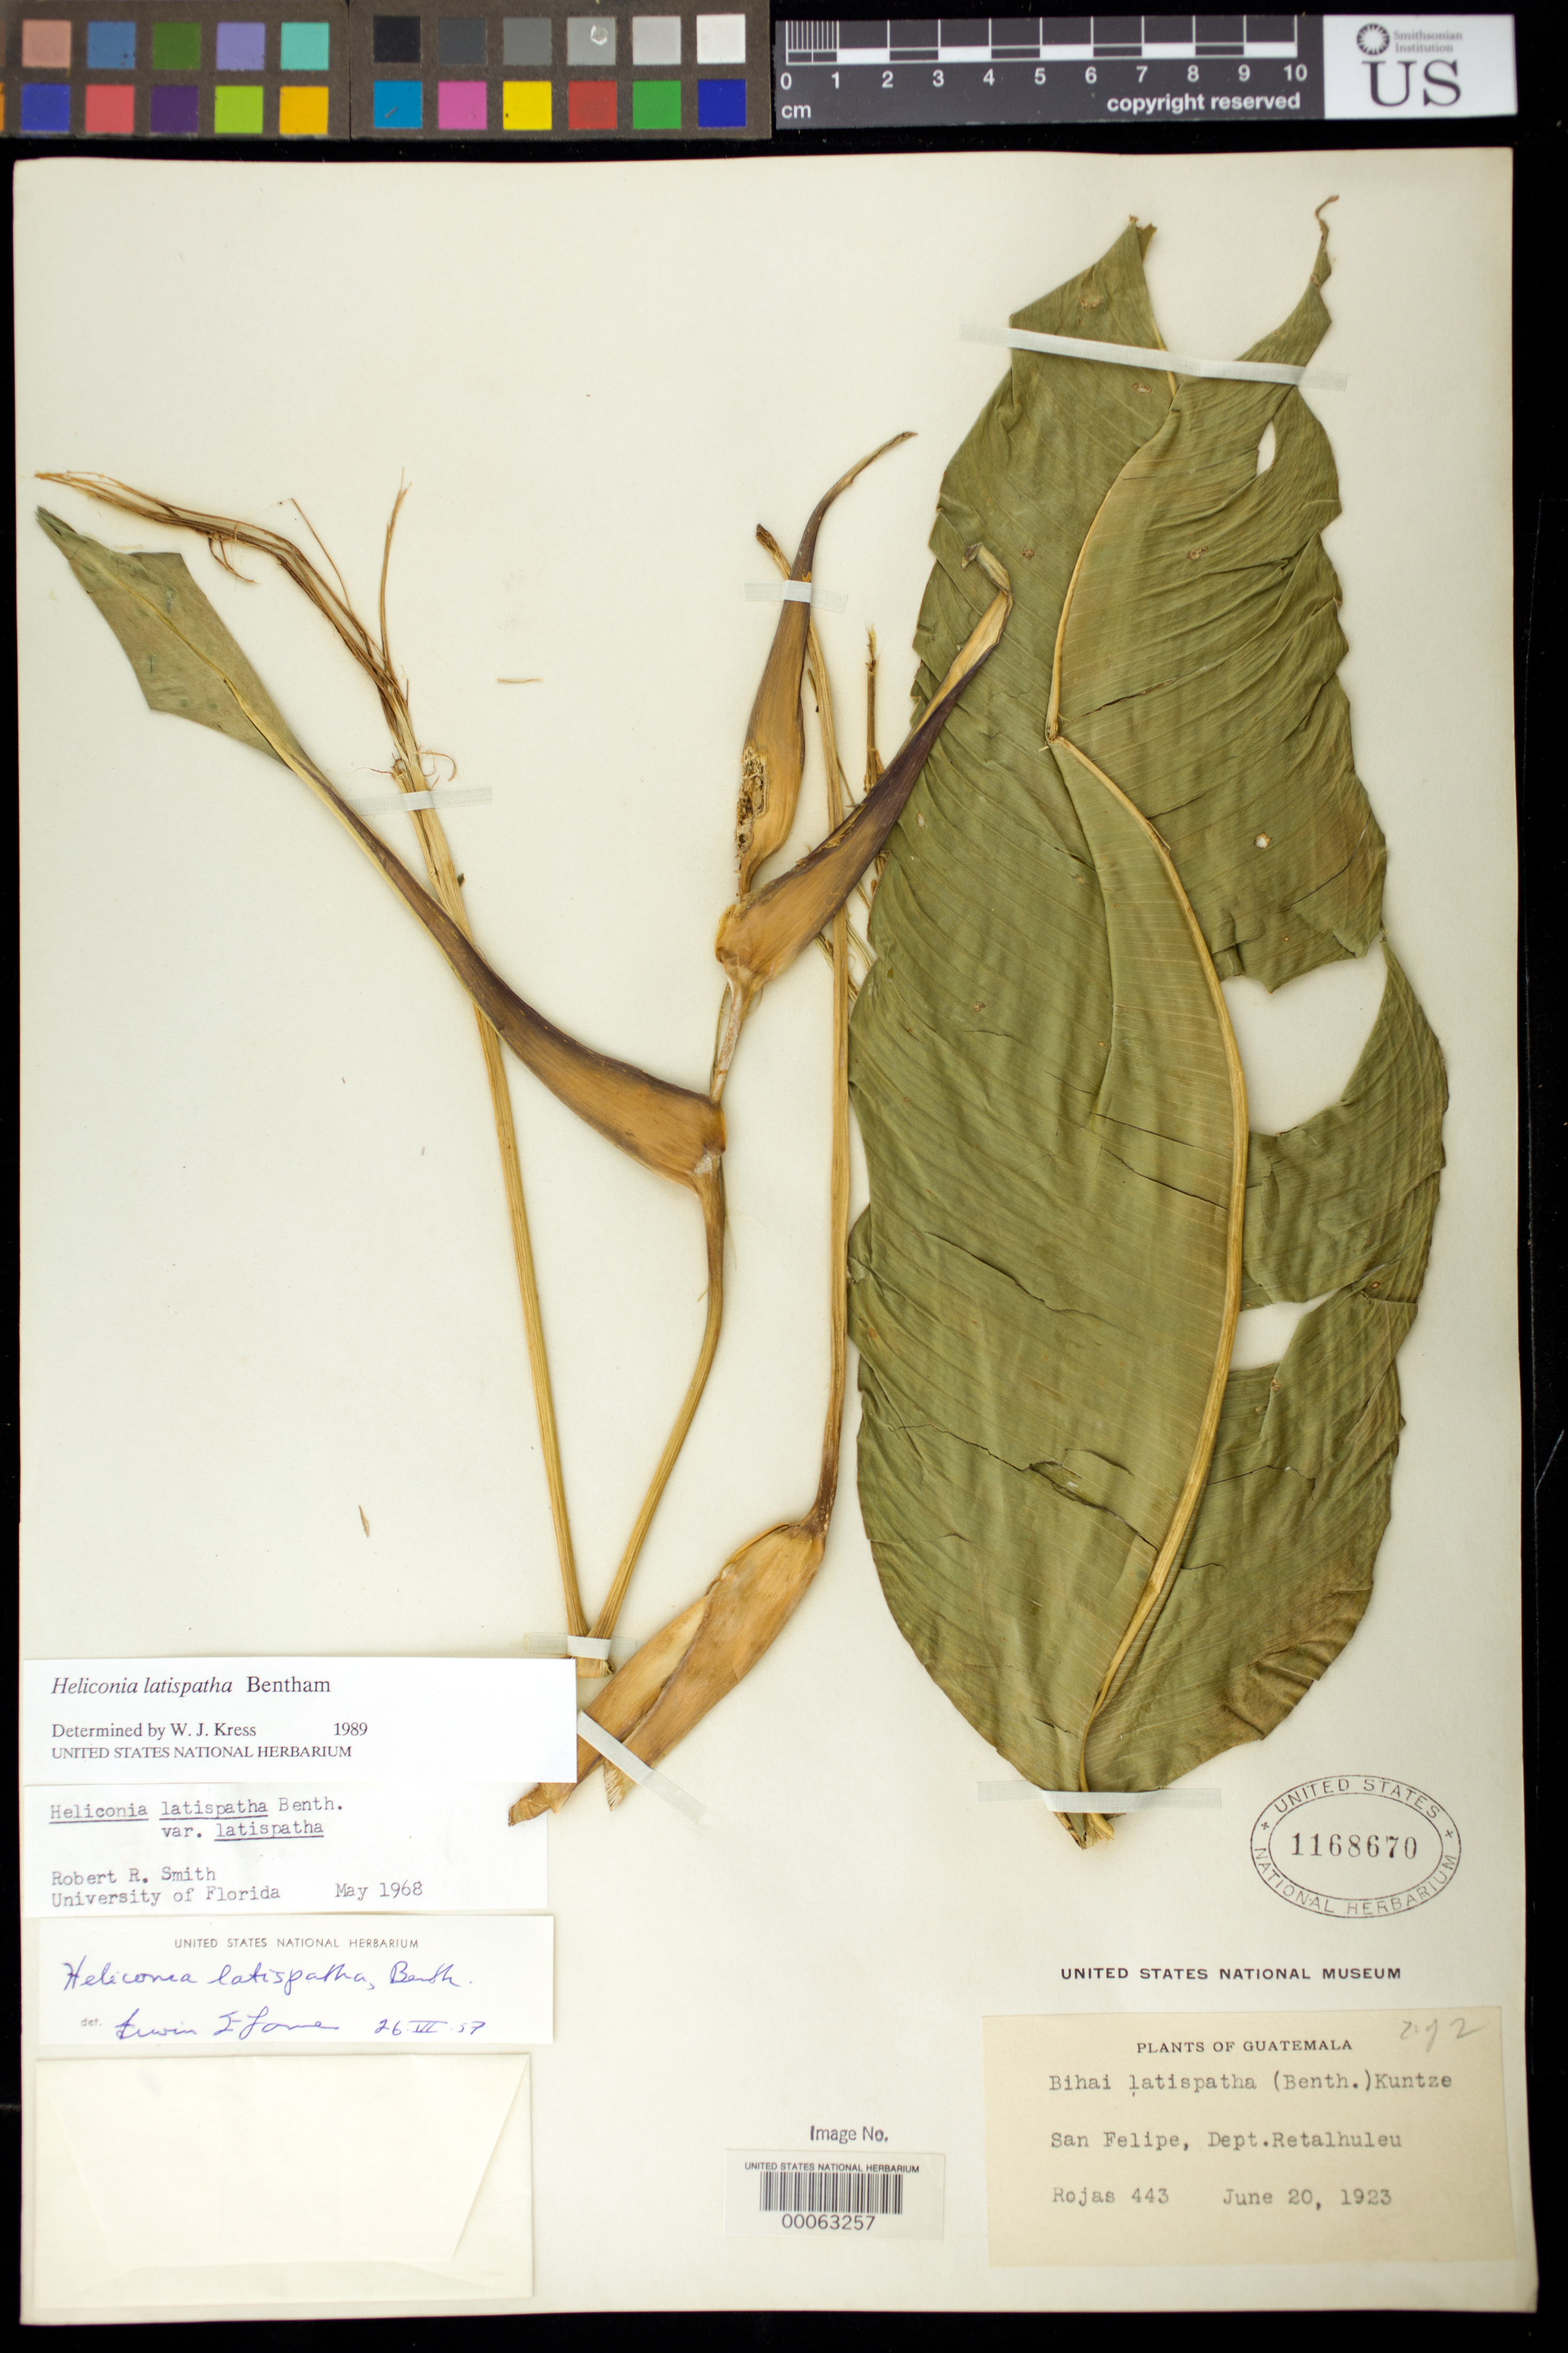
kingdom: Plantae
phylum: Tracheophyta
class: Liliopsida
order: Zingiberales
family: Heliconiaceae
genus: Heliconia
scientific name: Heliconia latispatha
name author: Benth.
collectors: U. Rojas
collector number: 443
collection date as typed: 20 Jun 1923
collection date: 1923-06-20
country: Guatemala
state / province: Retalhuleu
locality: San Felipe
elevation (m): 670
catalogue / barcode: US 1168670